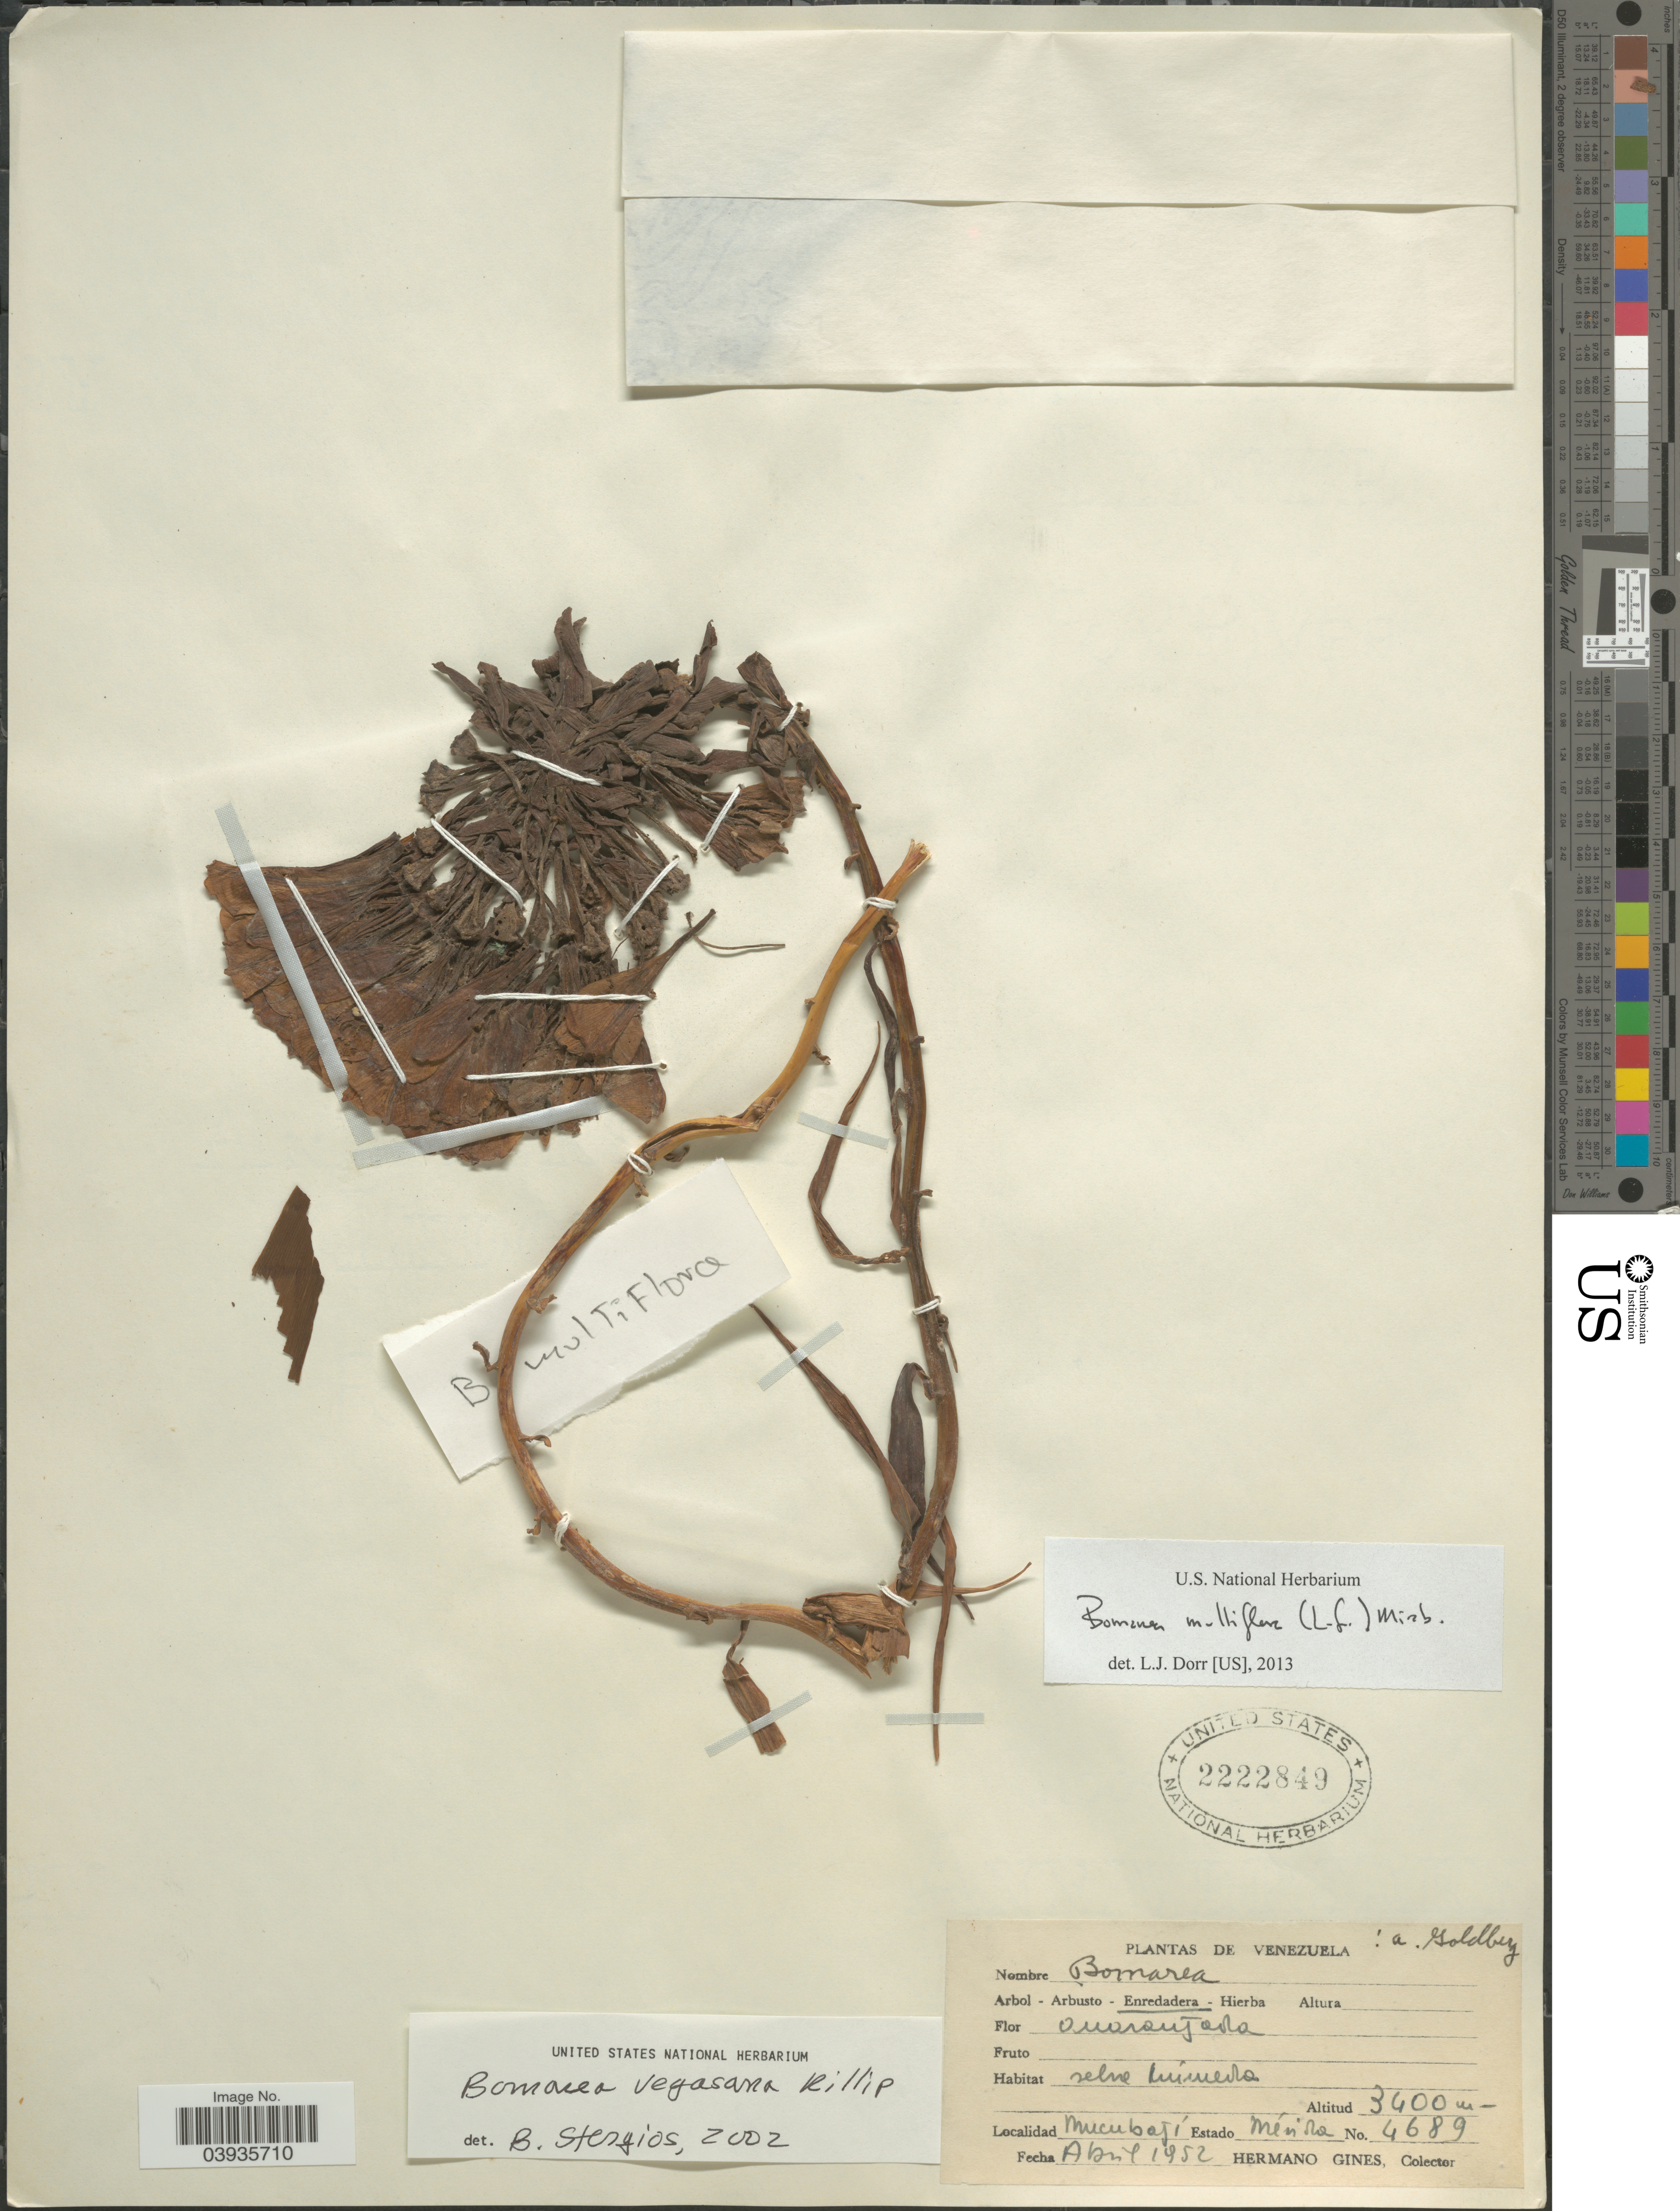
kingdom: Plantae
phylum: Tracheophyta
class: Liliopsida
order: Liliales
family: Alstroemeriaceae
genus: Bomarea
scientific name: Bomarea multiflora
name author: (L. f.) Mirb.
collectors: Bro. Gines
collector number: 4689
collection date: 1952-04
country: Venezuela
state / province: Merida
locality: Mucubají.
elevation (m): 3400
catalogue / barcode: US 2222849